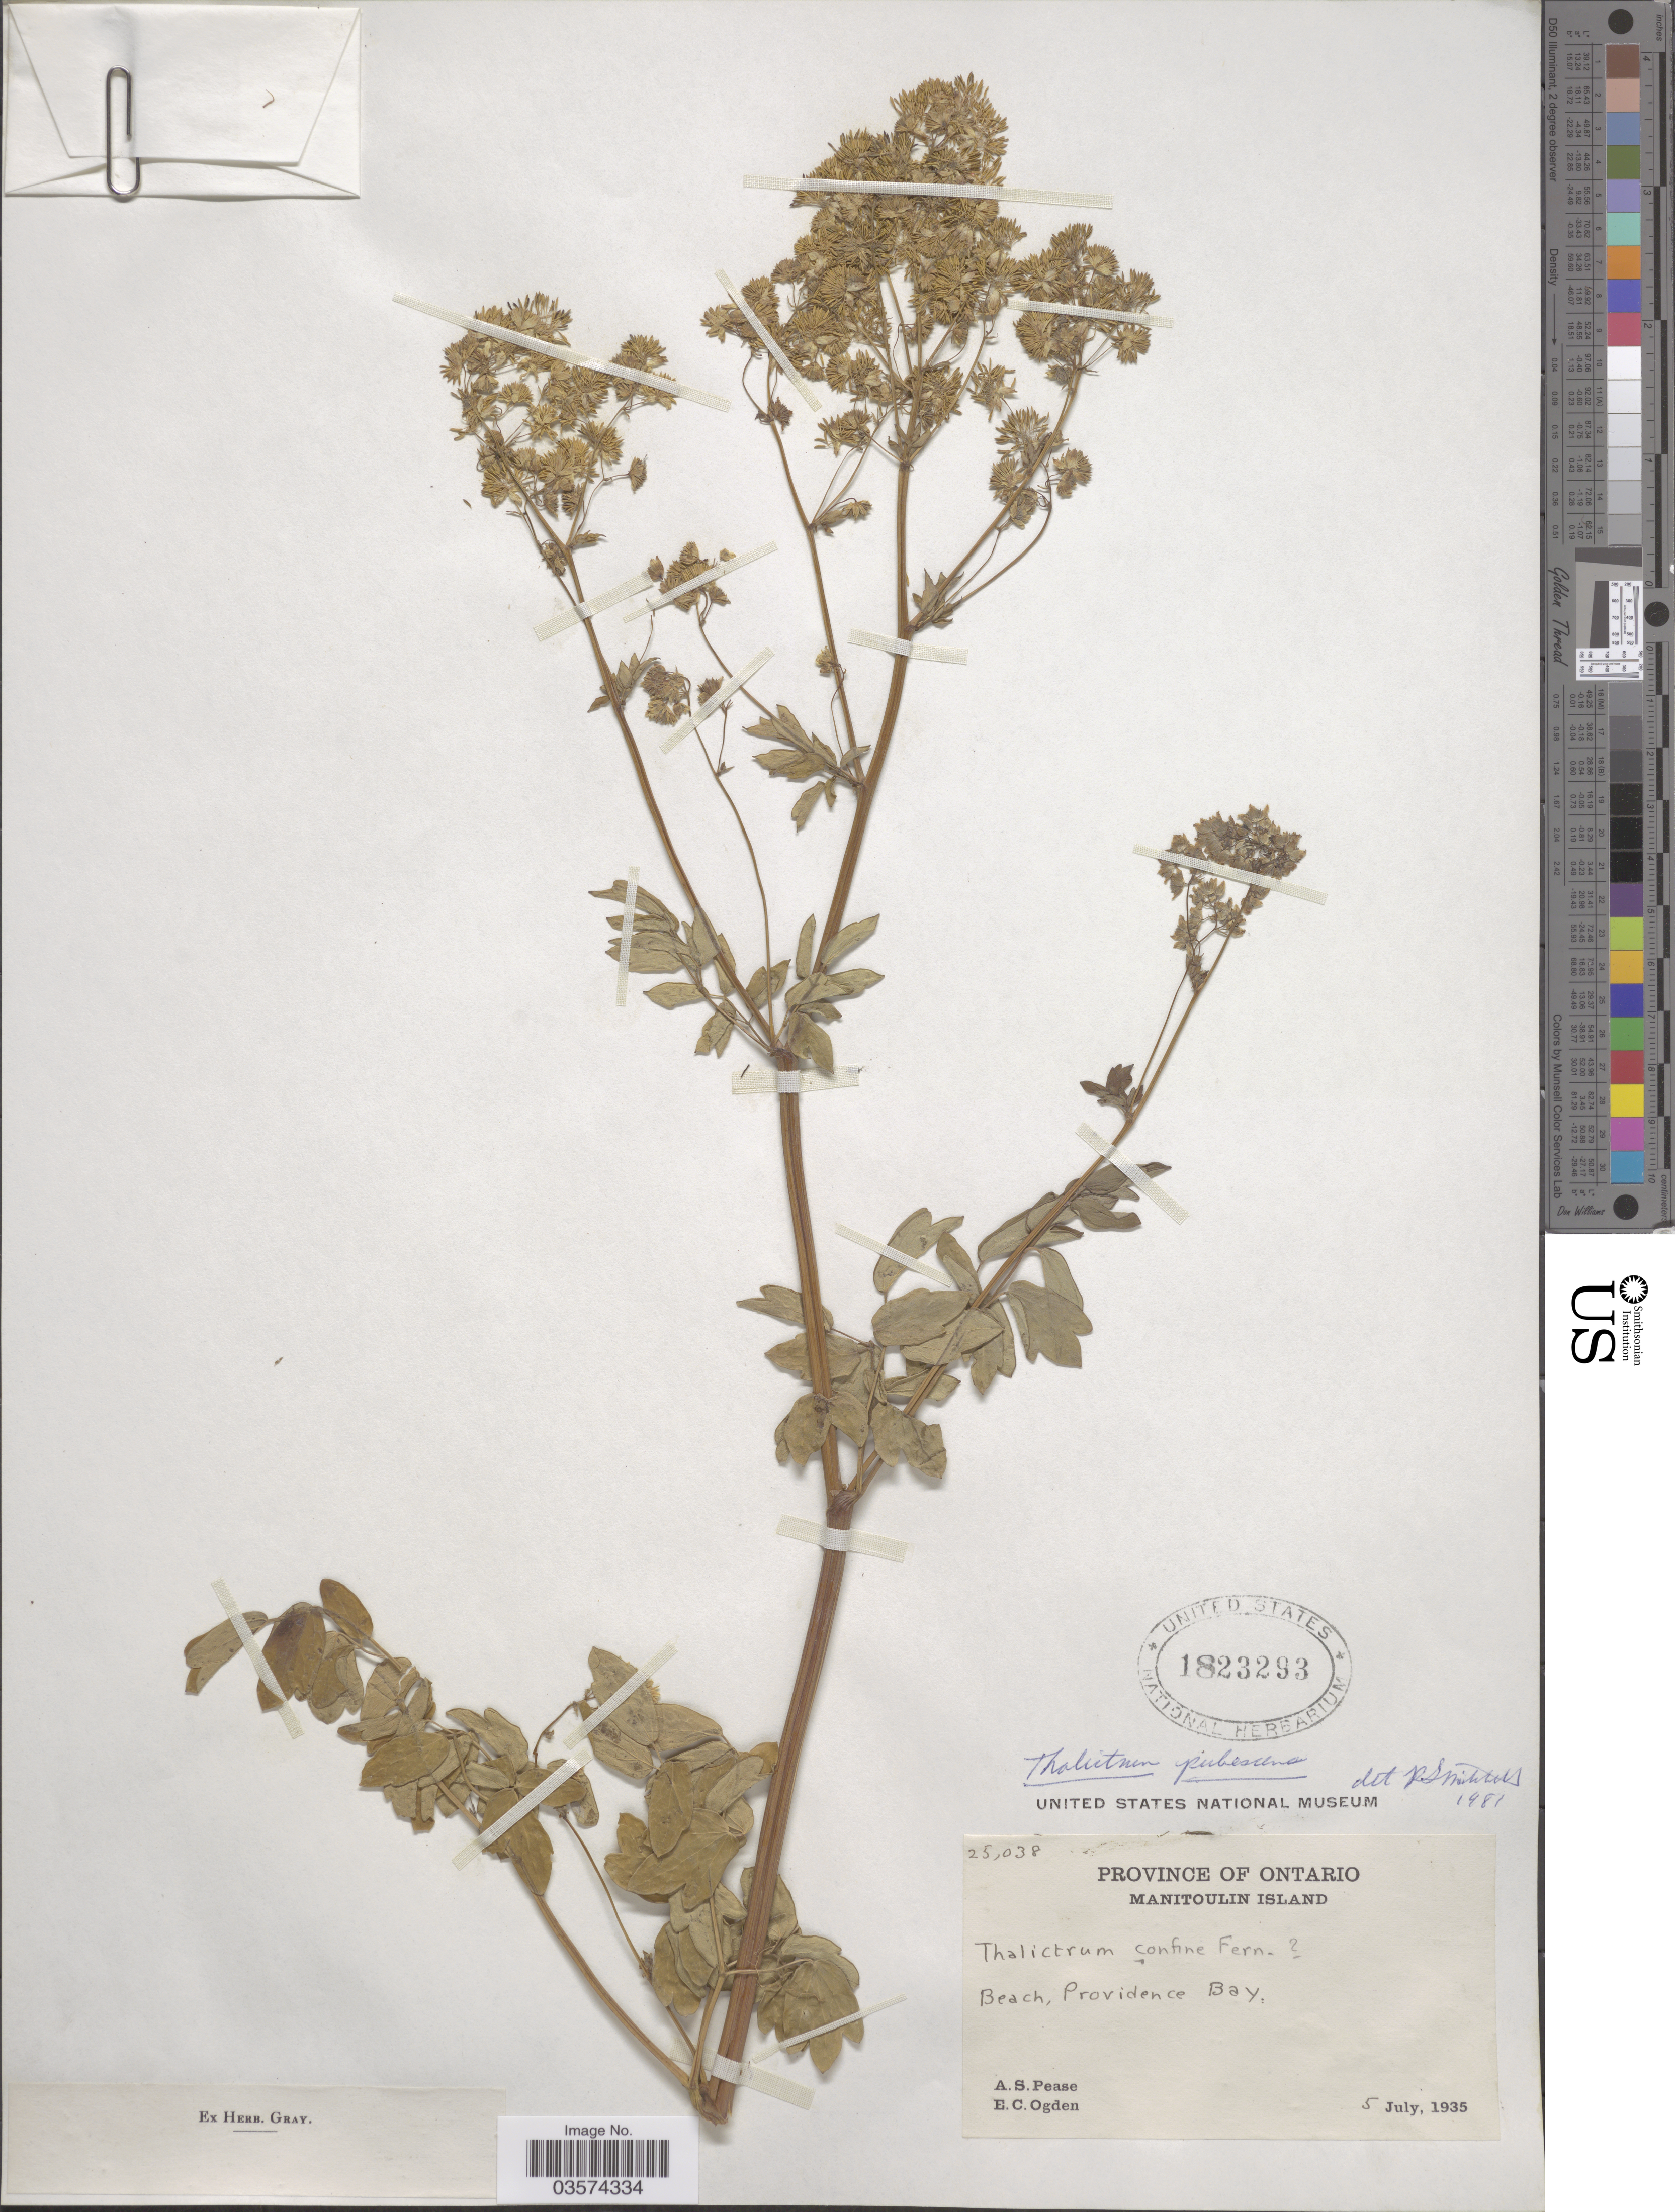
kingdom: Plantae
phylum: Tracheophyta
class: Magnoliopsida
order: Ranunculales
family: Ranunculaceae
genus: Thalictrum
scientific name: Thalictrum pubescens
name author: Pursh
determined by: Park, Marilyn Marqueen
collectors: A. S. Pease & E. Ogden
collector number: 25038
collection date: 1935-07-05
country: Canada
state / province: Ontario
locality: Manitoulin Island. Beach, Providence Bay.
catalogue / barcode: US 1823293